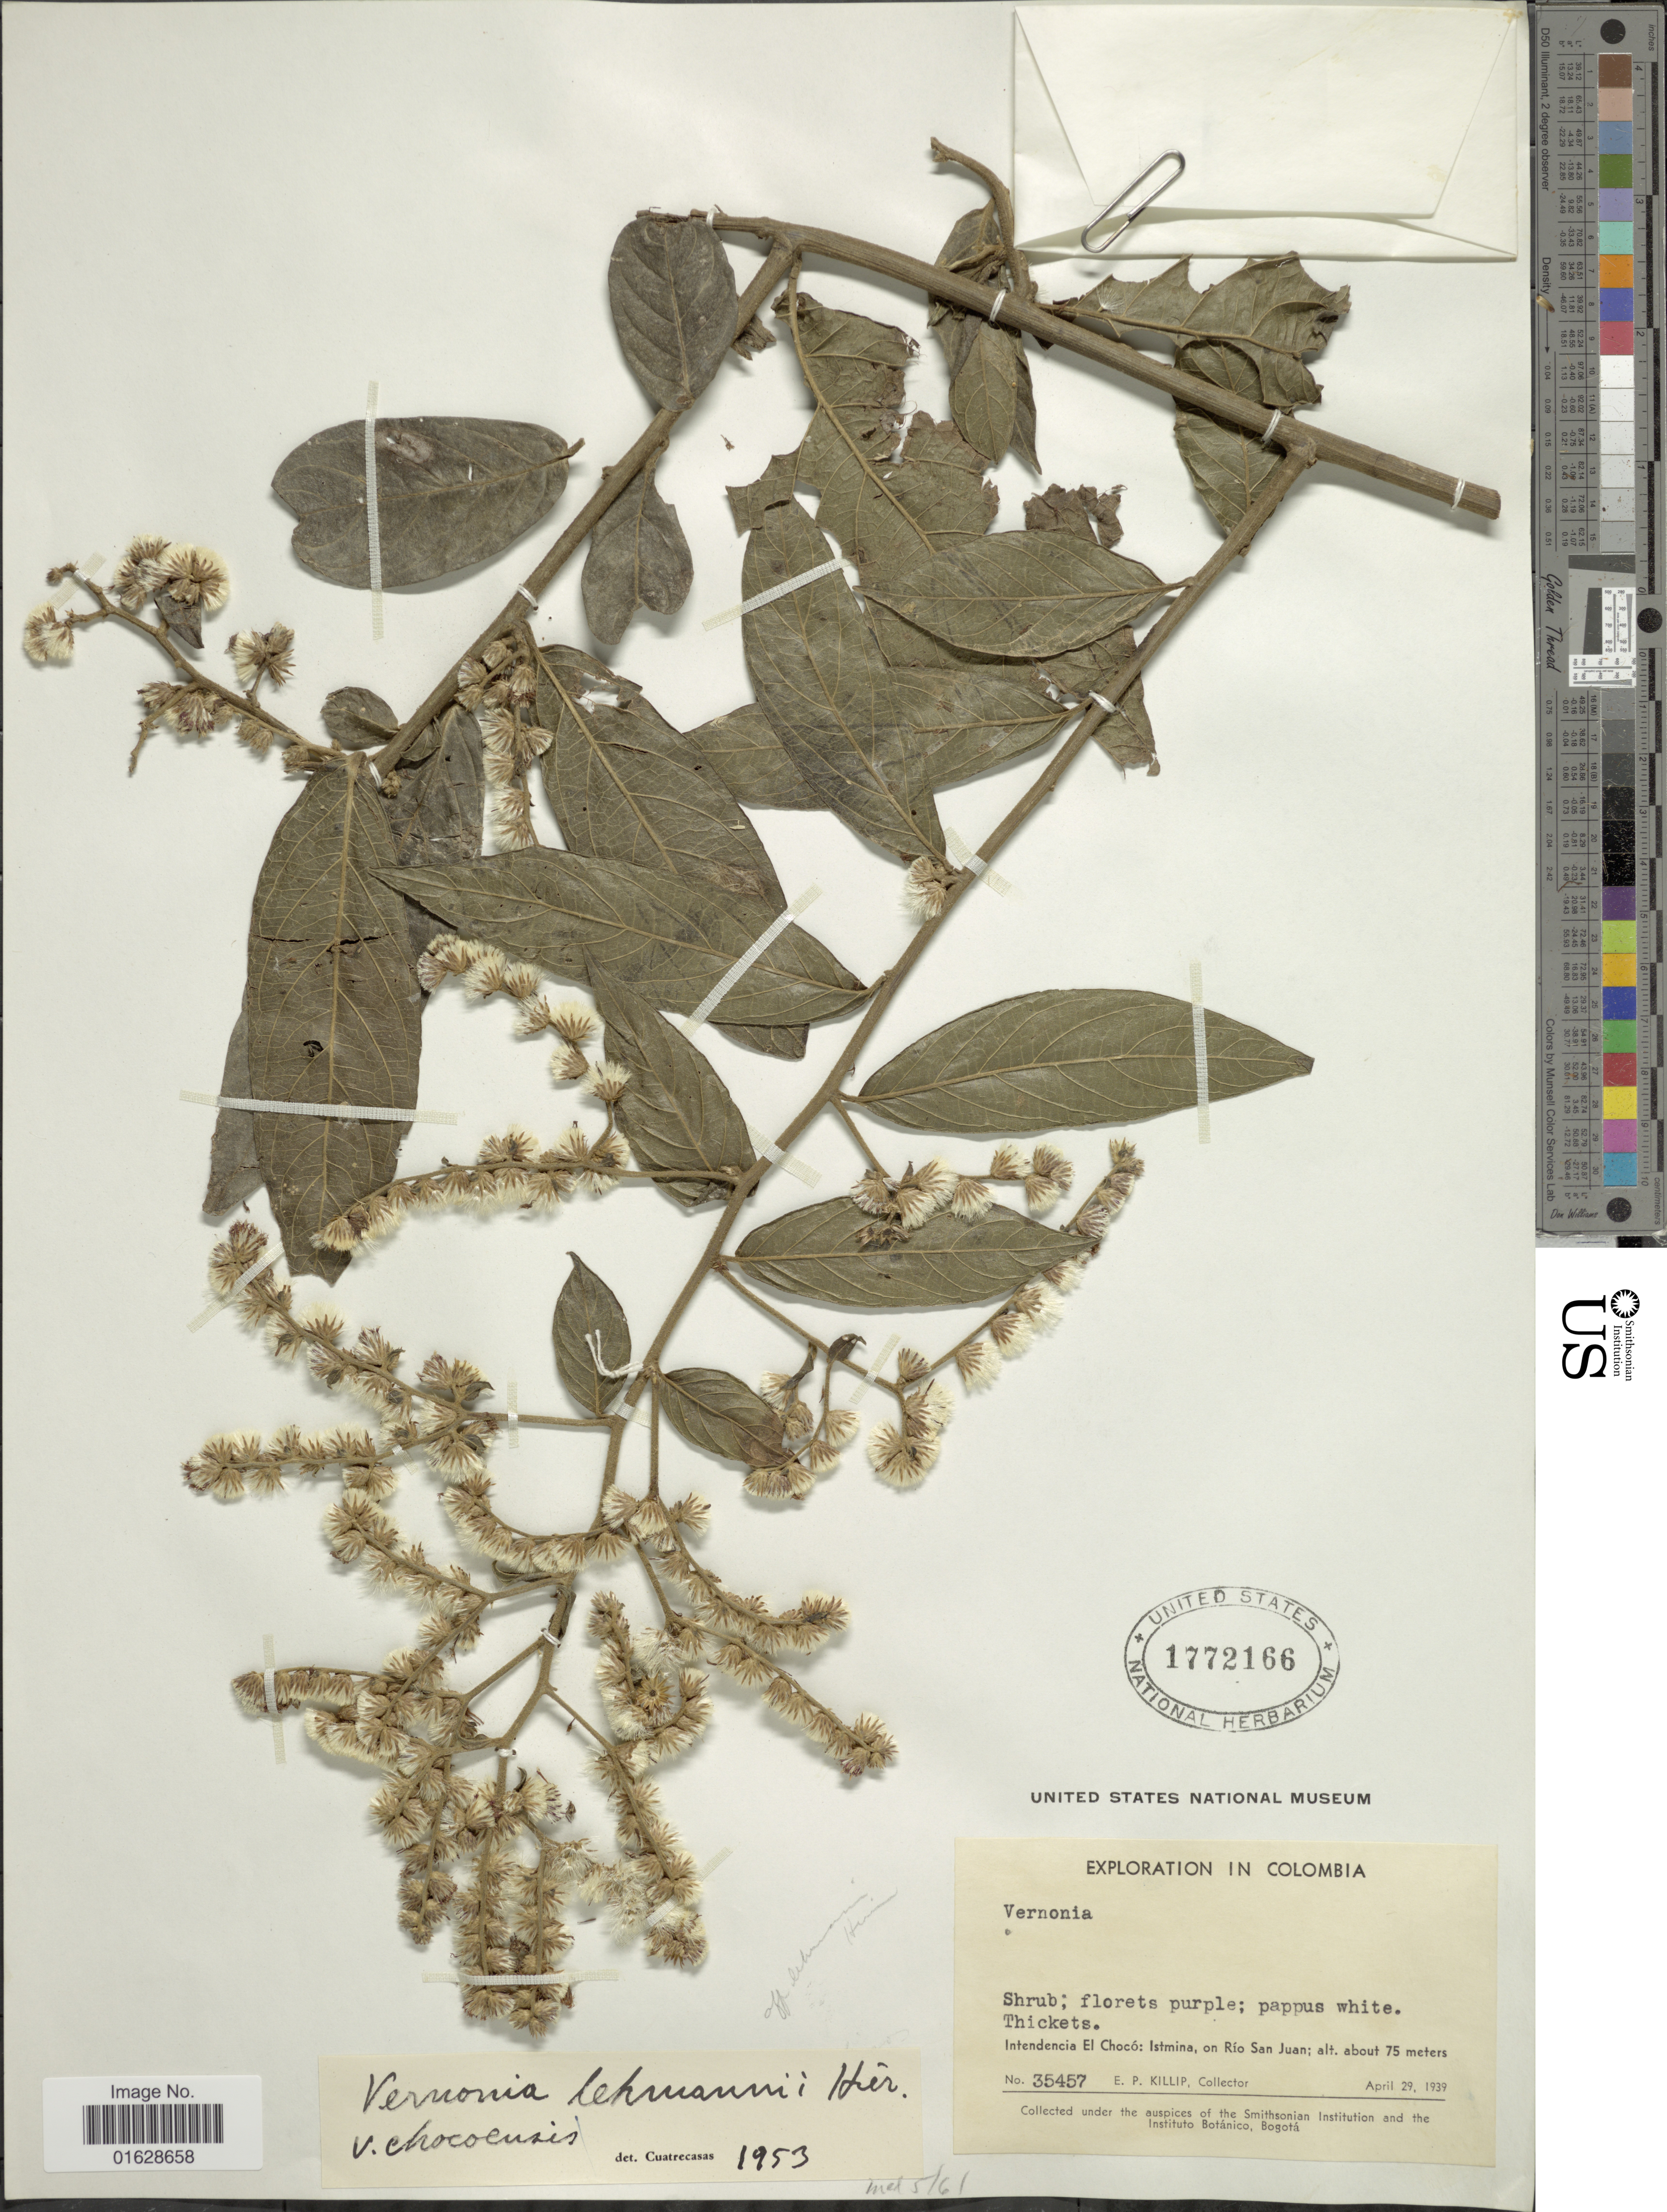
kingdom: Plantae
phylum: Tracheophyta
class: Magnoliopsida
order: Asterales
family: Asteraceae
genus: Lepidaploa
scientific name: Lepidaploa canescens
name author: (Kunth) H. Rob.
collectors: E. P. Killip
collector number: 35457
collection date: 1939-04-29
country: Colombia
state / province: Chocó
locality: Colombia. Intendencia El Chocó: Istmina, on Rio San Juan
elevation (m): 75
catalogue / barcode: US 1772166